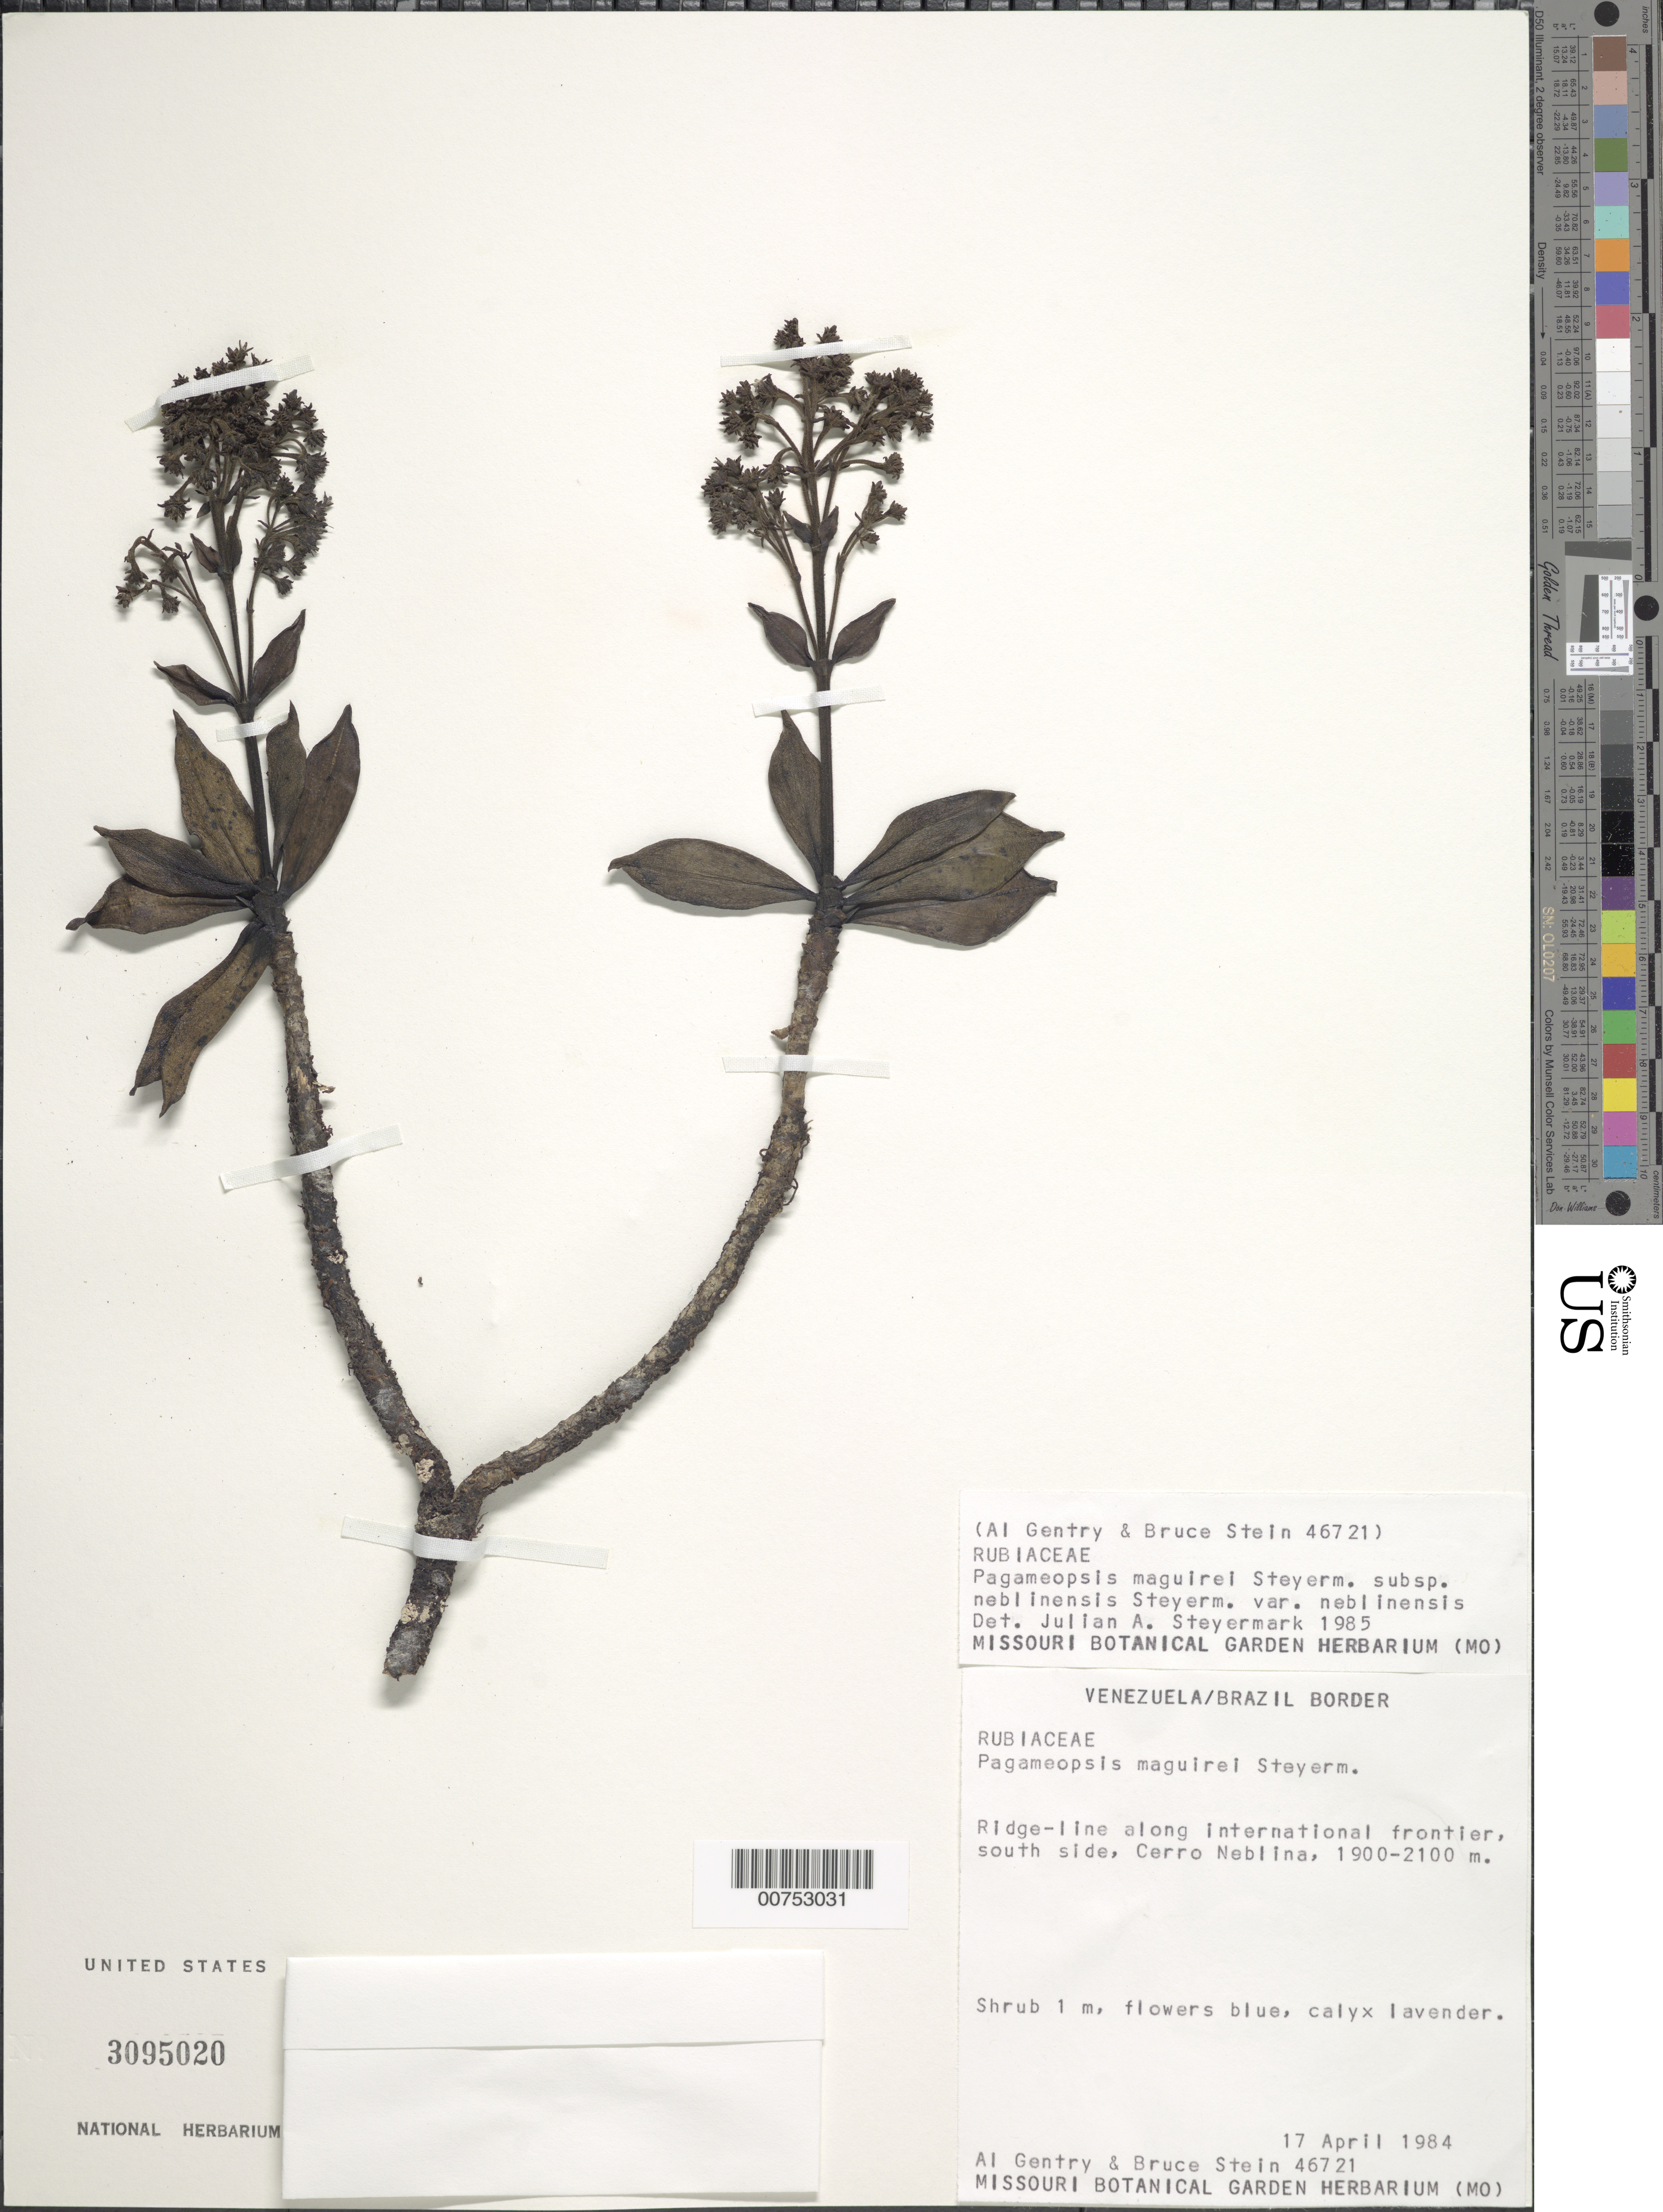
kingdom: Plantae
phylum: Tracheophyta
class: Magnoliopsida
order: Gentianales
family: Rubiaceae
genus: Pagameopsis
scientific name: Pagameopsis maguirei var. neblinensis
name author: Steyerm.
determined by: Steyermark, Julian A., (VEN)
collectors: A. H. Gentry & B. Stein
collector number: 46721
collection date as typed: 17-Apr-84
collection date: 1984-04-17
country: Venezuela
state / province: Amazonas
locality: Venezuela - Brazil border, Cerro de La Neblina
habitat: Ridge-line along international frontier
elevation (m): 1900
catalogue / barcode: US 3095020